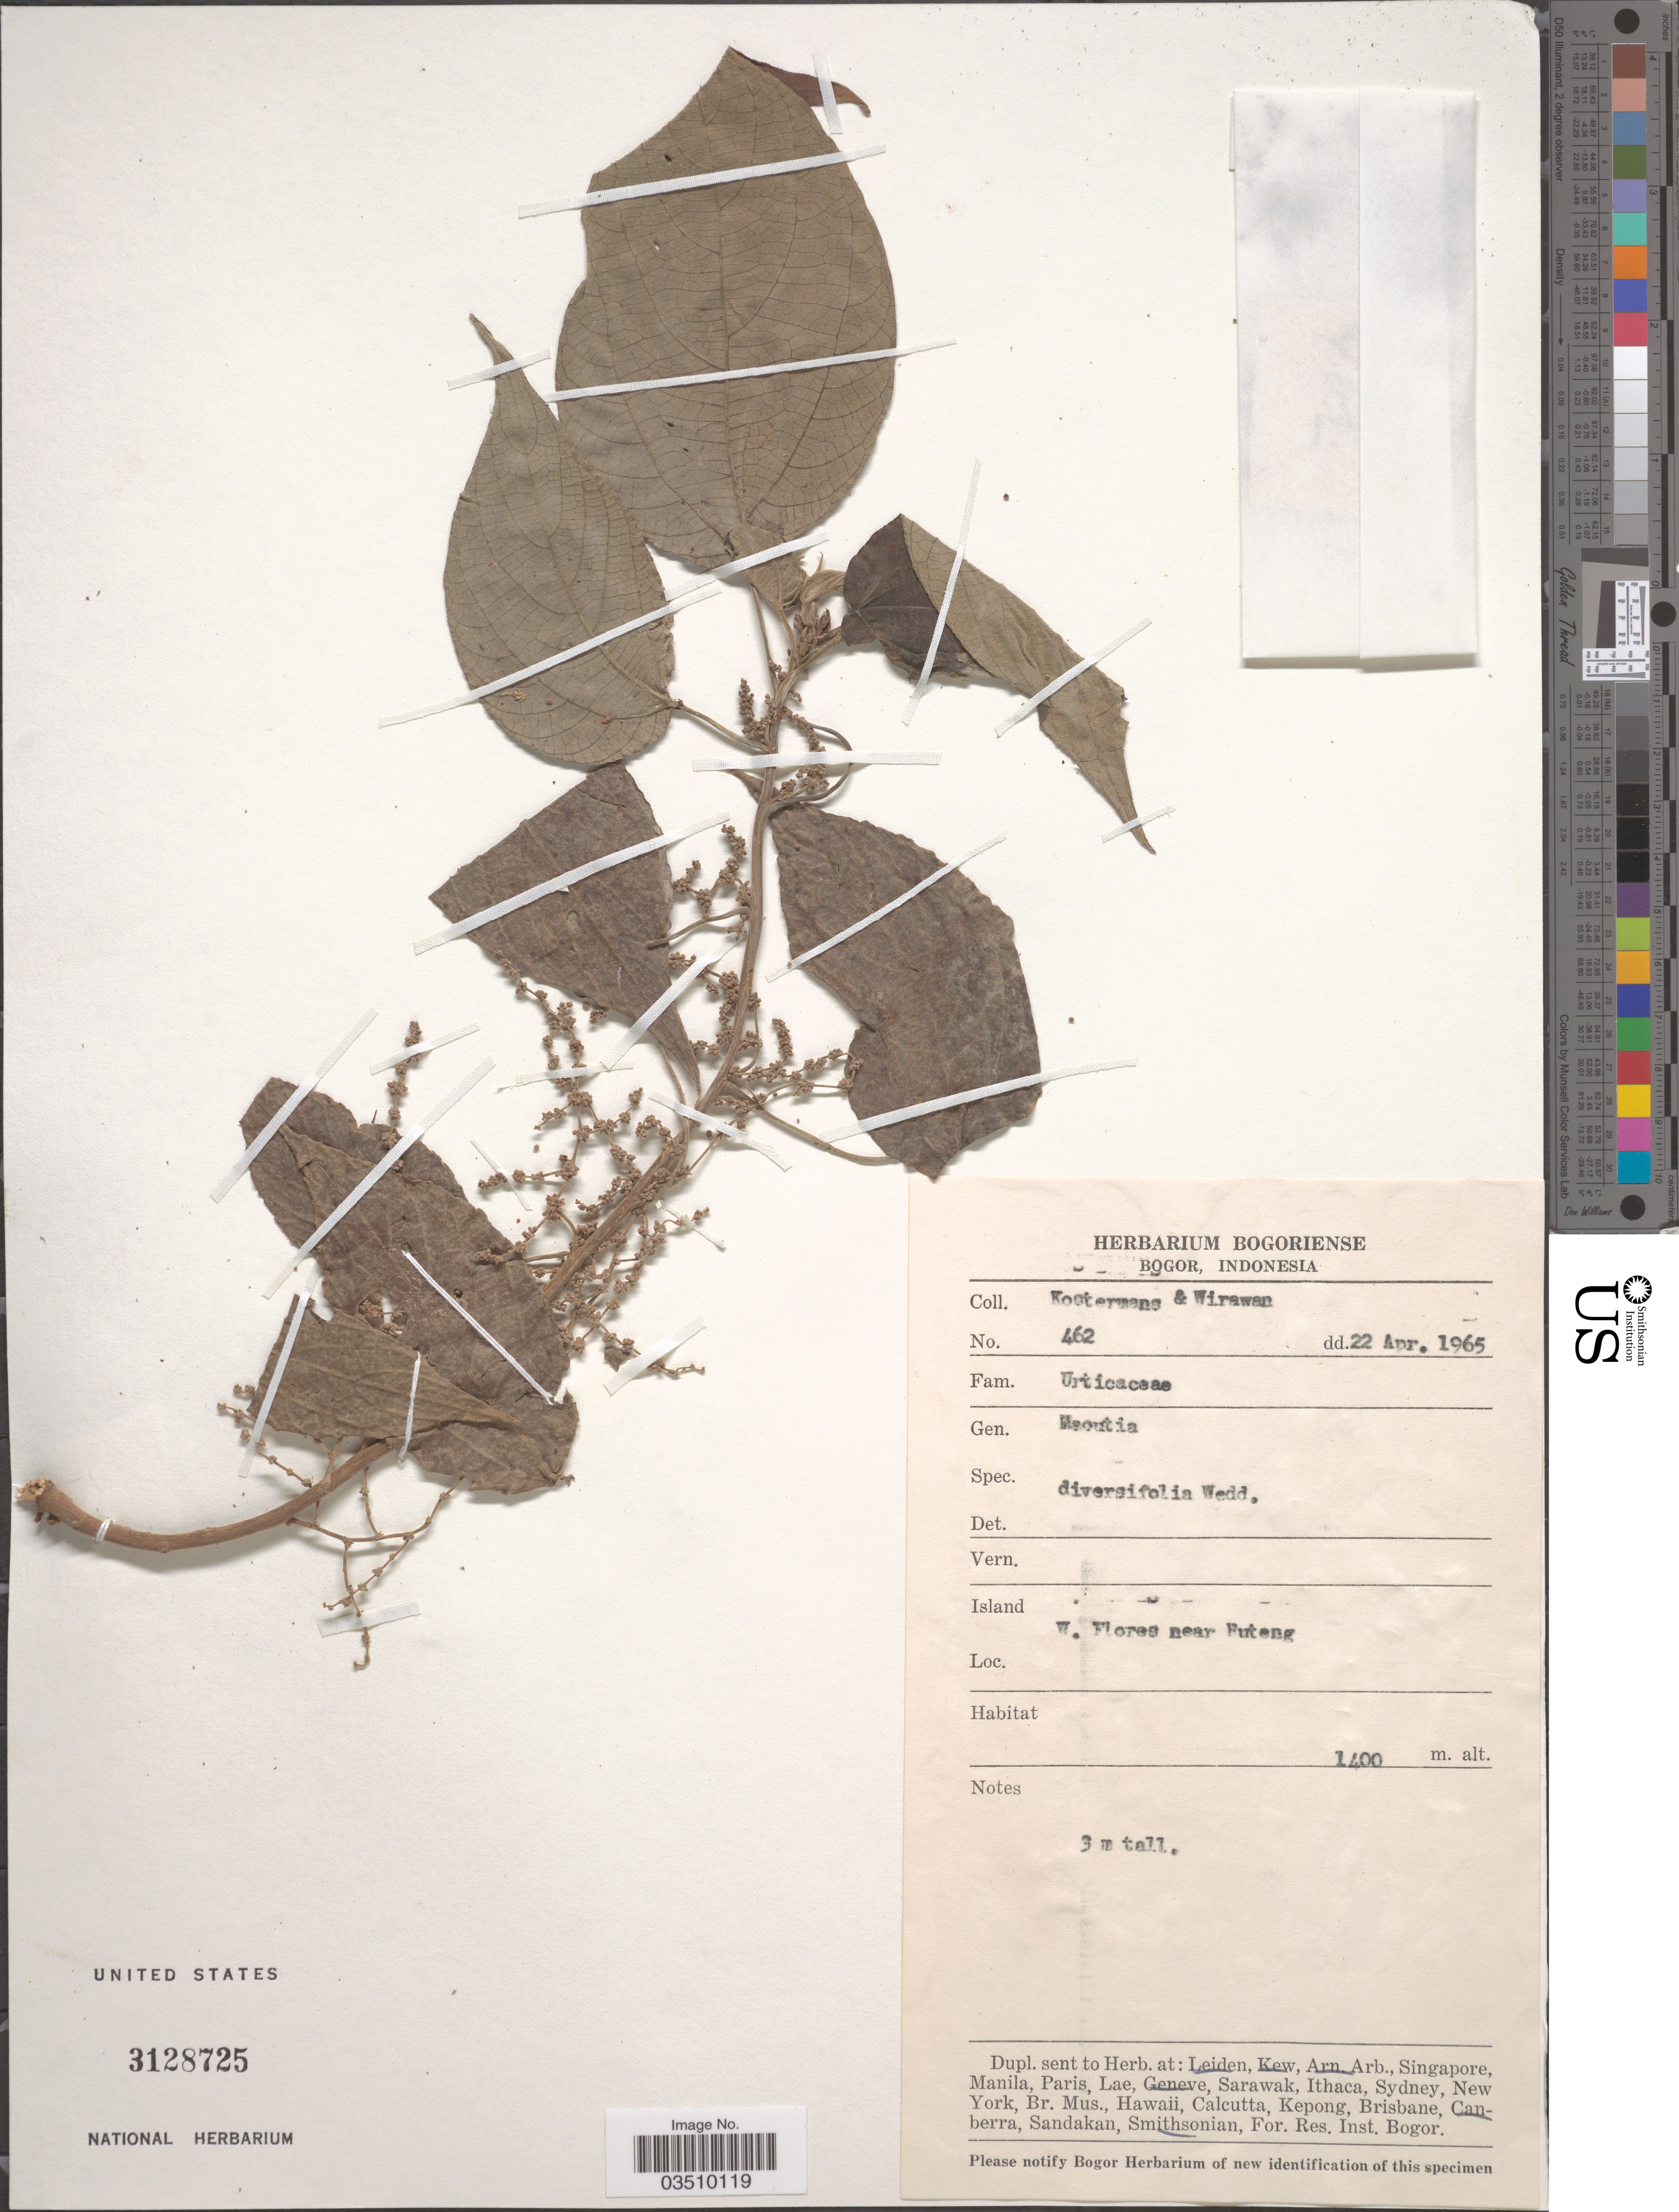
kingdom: Plantae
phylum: Tracheophyta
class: Magnoliopsida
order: Rosales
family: Urticaceae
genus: Maoutia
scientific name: Maoutia diversifolia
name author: Blume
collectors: Kostermans & -. Wirawan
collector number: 462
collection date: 1965-04-22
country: Indonesia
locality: W. Flores near Futeng.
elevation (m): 1400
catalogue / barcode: US 3128725